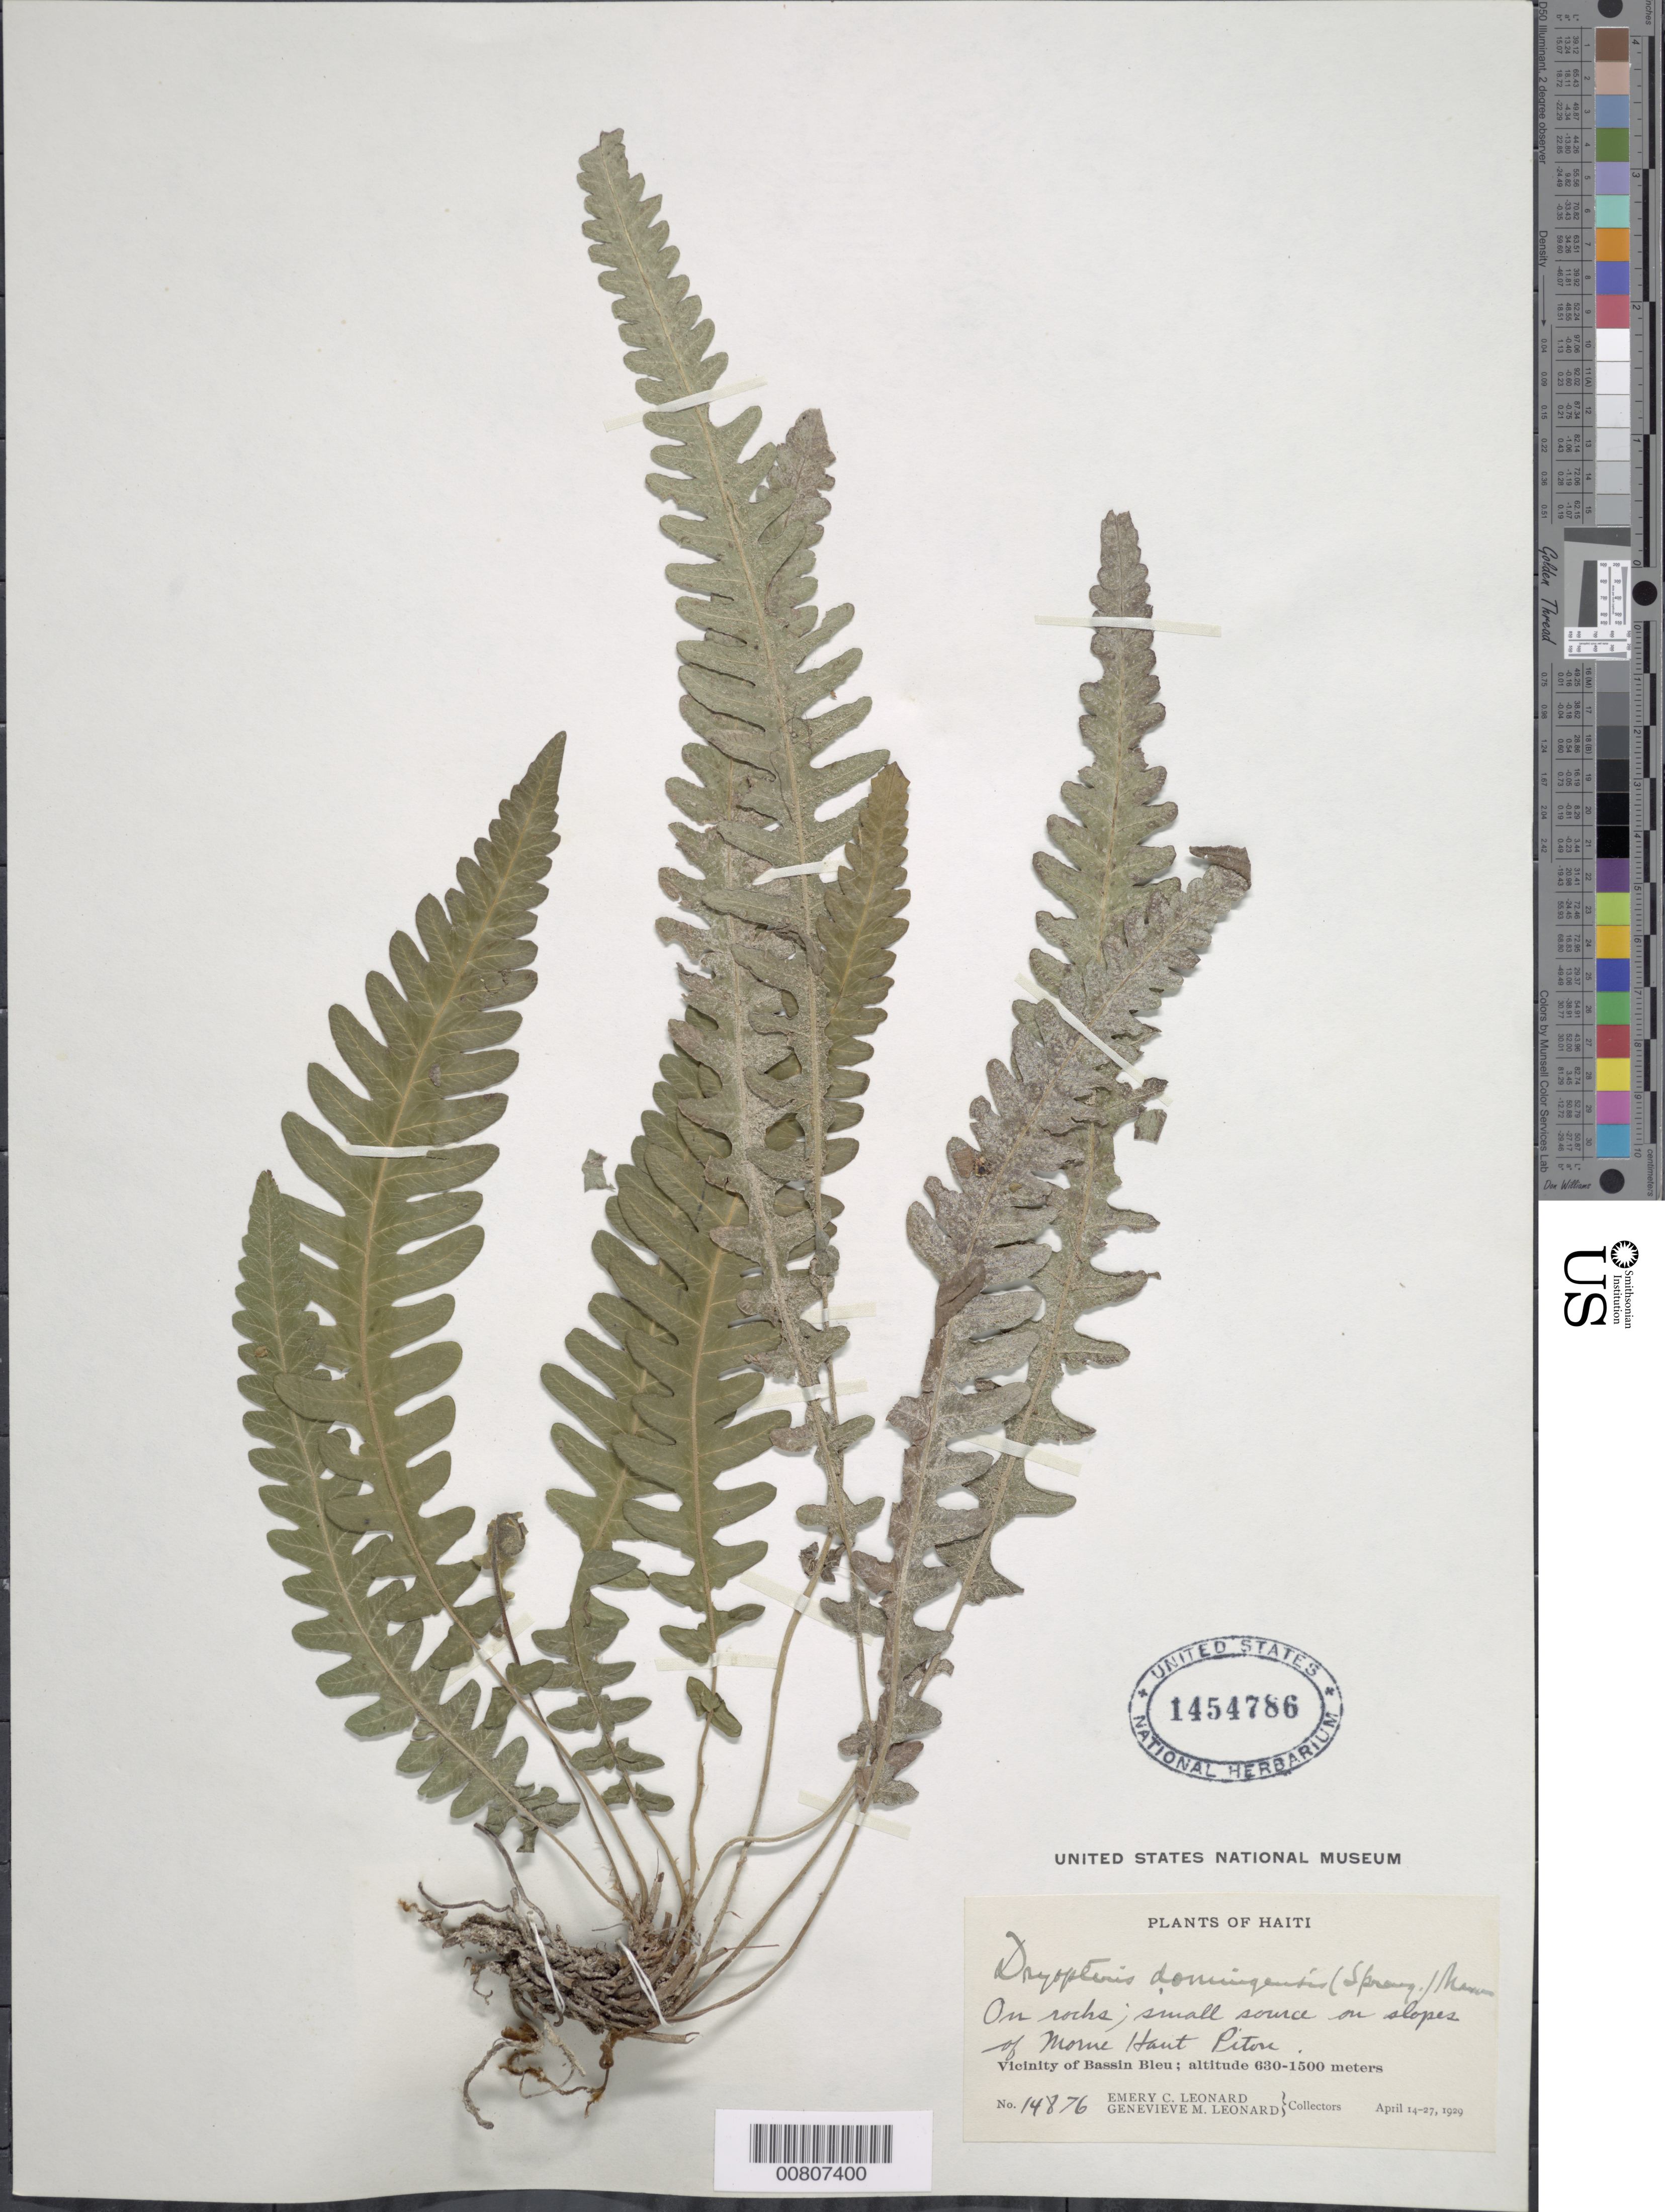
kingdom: Plantae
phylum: Tracheophyta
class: Polypodiopsida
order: Polypodiales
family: Thelypteridaceae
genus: Goniopteris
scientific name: Goniopteris guadelupensis (Wikstr.) comb. nov., ined 2015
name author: (Wikstr.)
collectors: E. C. Leonard & G. M. Leonard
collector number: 14876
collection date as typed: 14 Apr 1929 to 27 Apr 1929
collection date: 1929-04-14/1929-04-27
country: Haiti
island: Hispaniola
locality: Bassin Bleu vicinity, Morne Haut Piton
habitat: Rocks, small source on slopes of mt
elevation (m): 630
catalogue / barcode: US 1454786